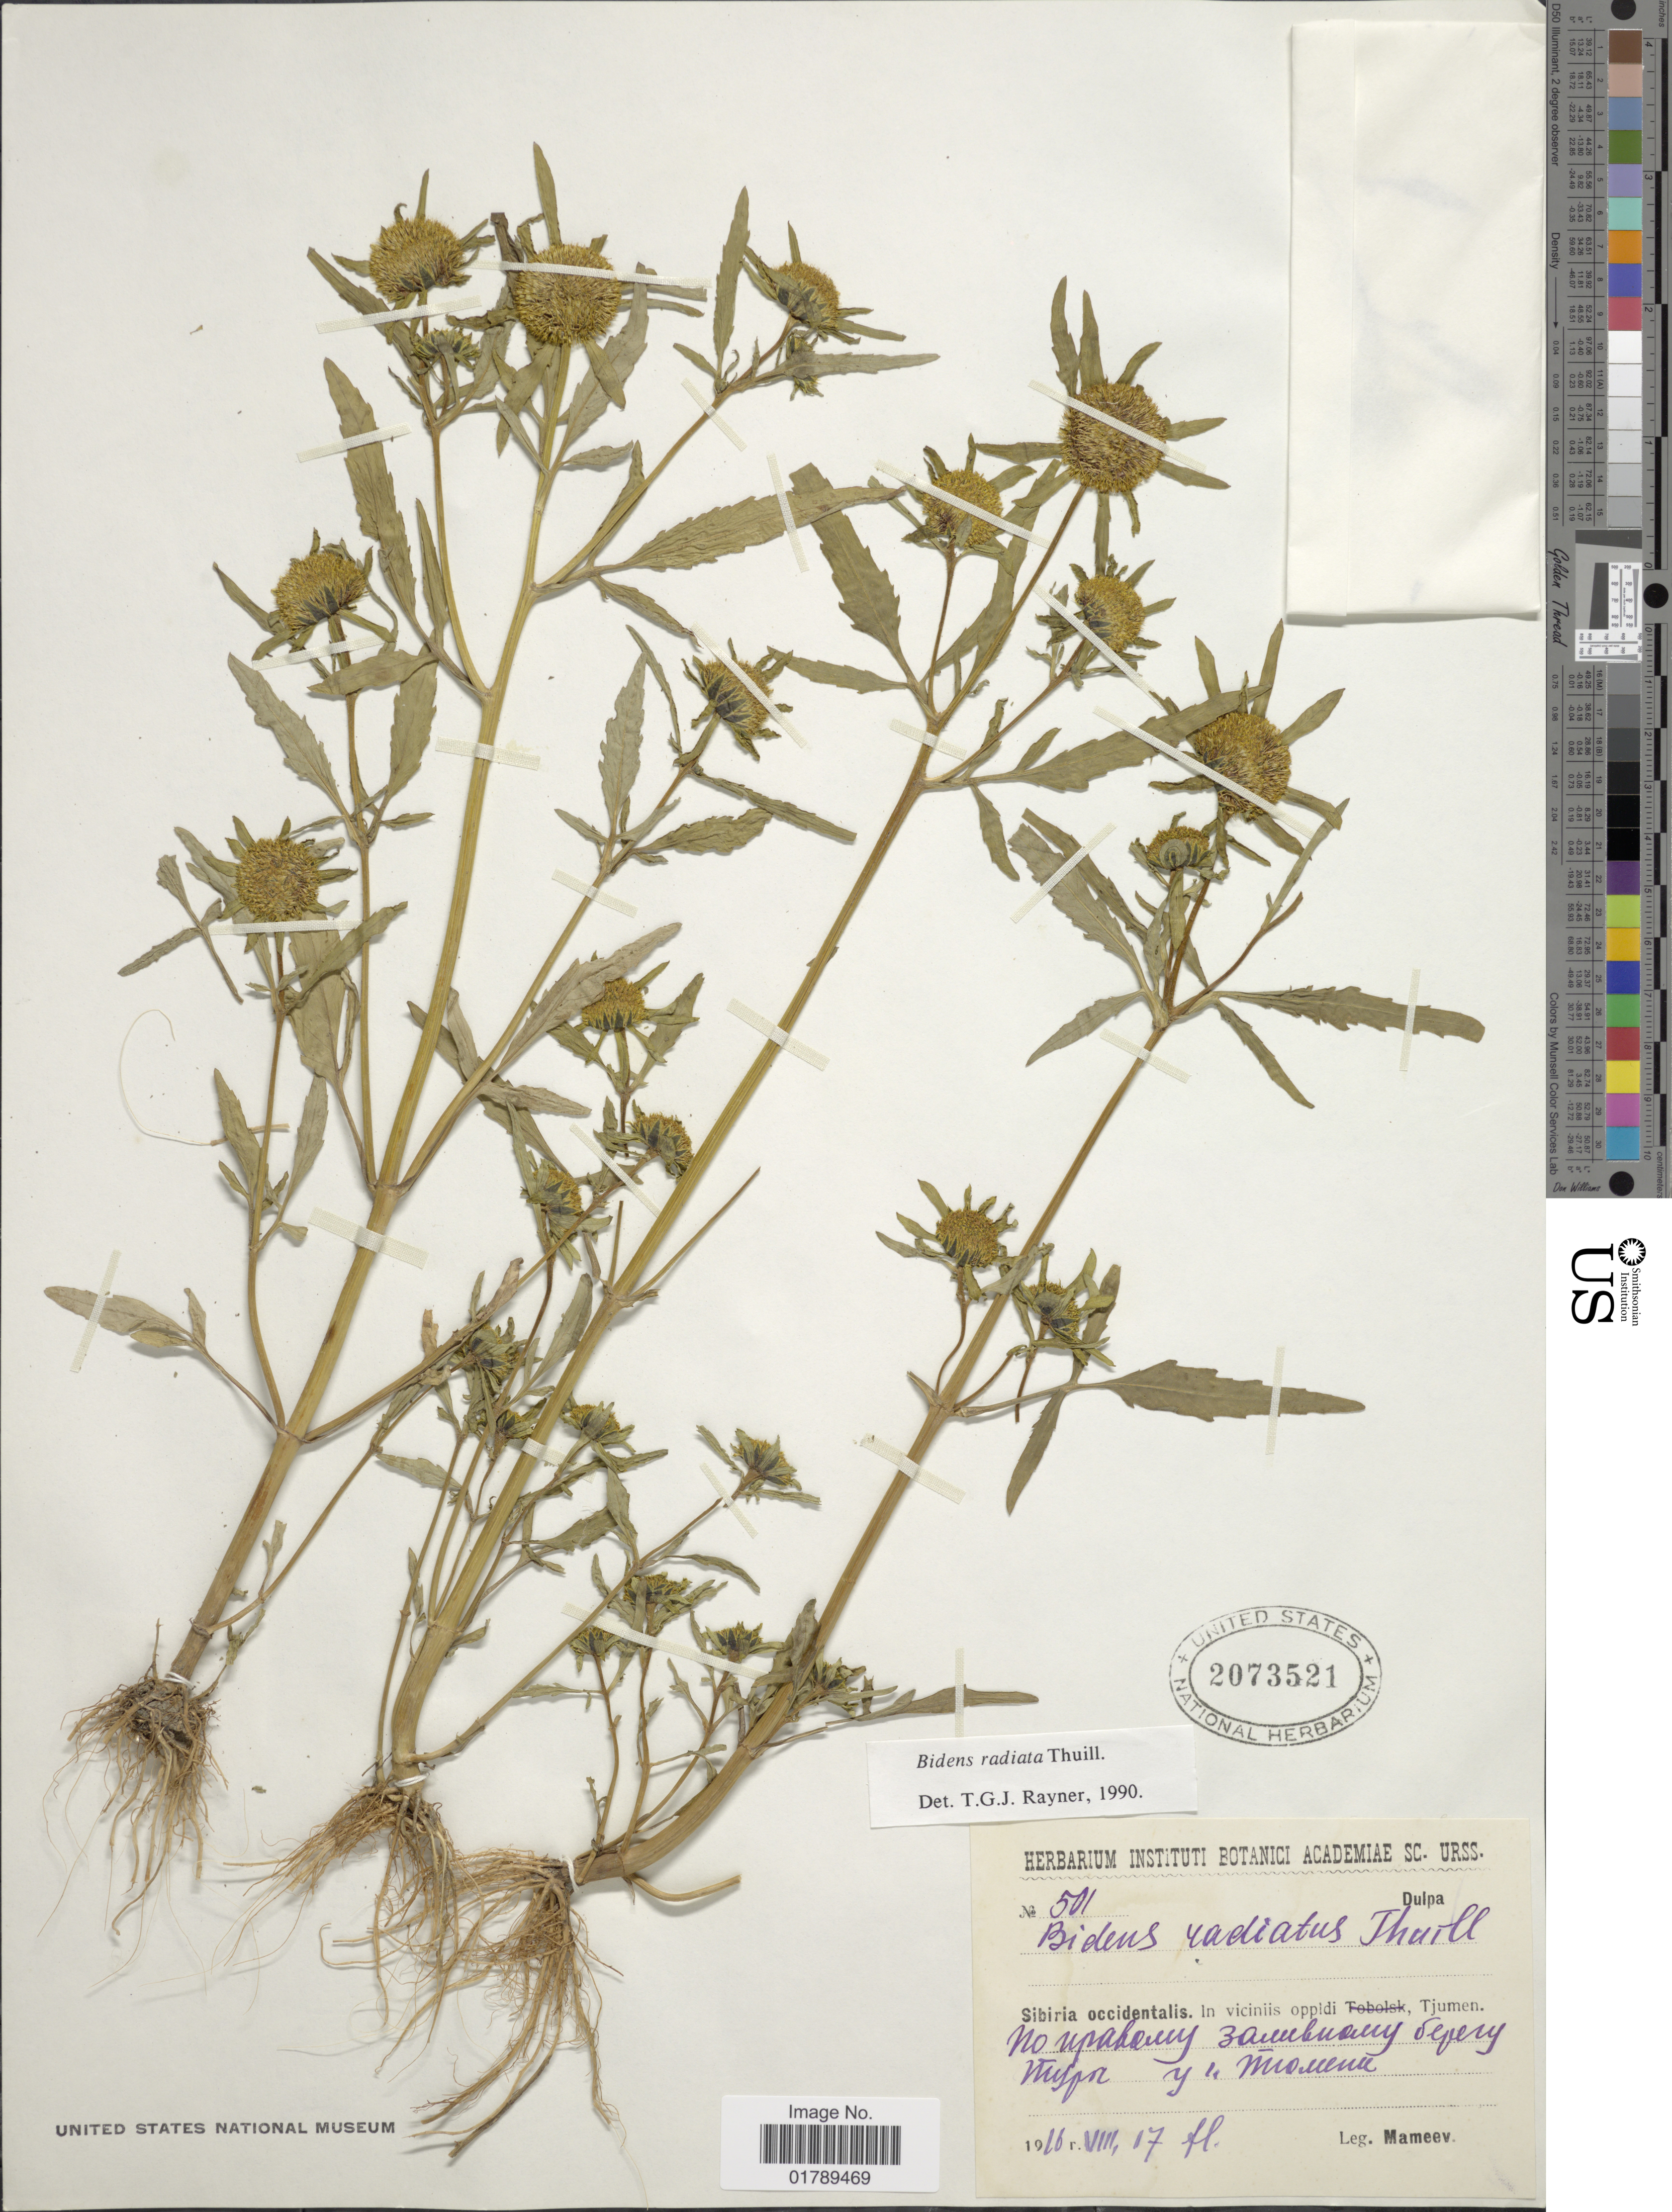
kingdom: Plantae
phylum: Tracheophyta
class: Magnoliopsida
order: Asterales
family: Asteraceae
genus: Bidens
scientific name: Bidens radiata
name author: Thuill.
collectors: Mameev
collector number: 501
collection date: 1916-08-17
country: Russian Federation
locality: Sibiria occidentalis. In viciniis oppido, Tjumen. [illegible text]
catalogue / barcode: US 2073521